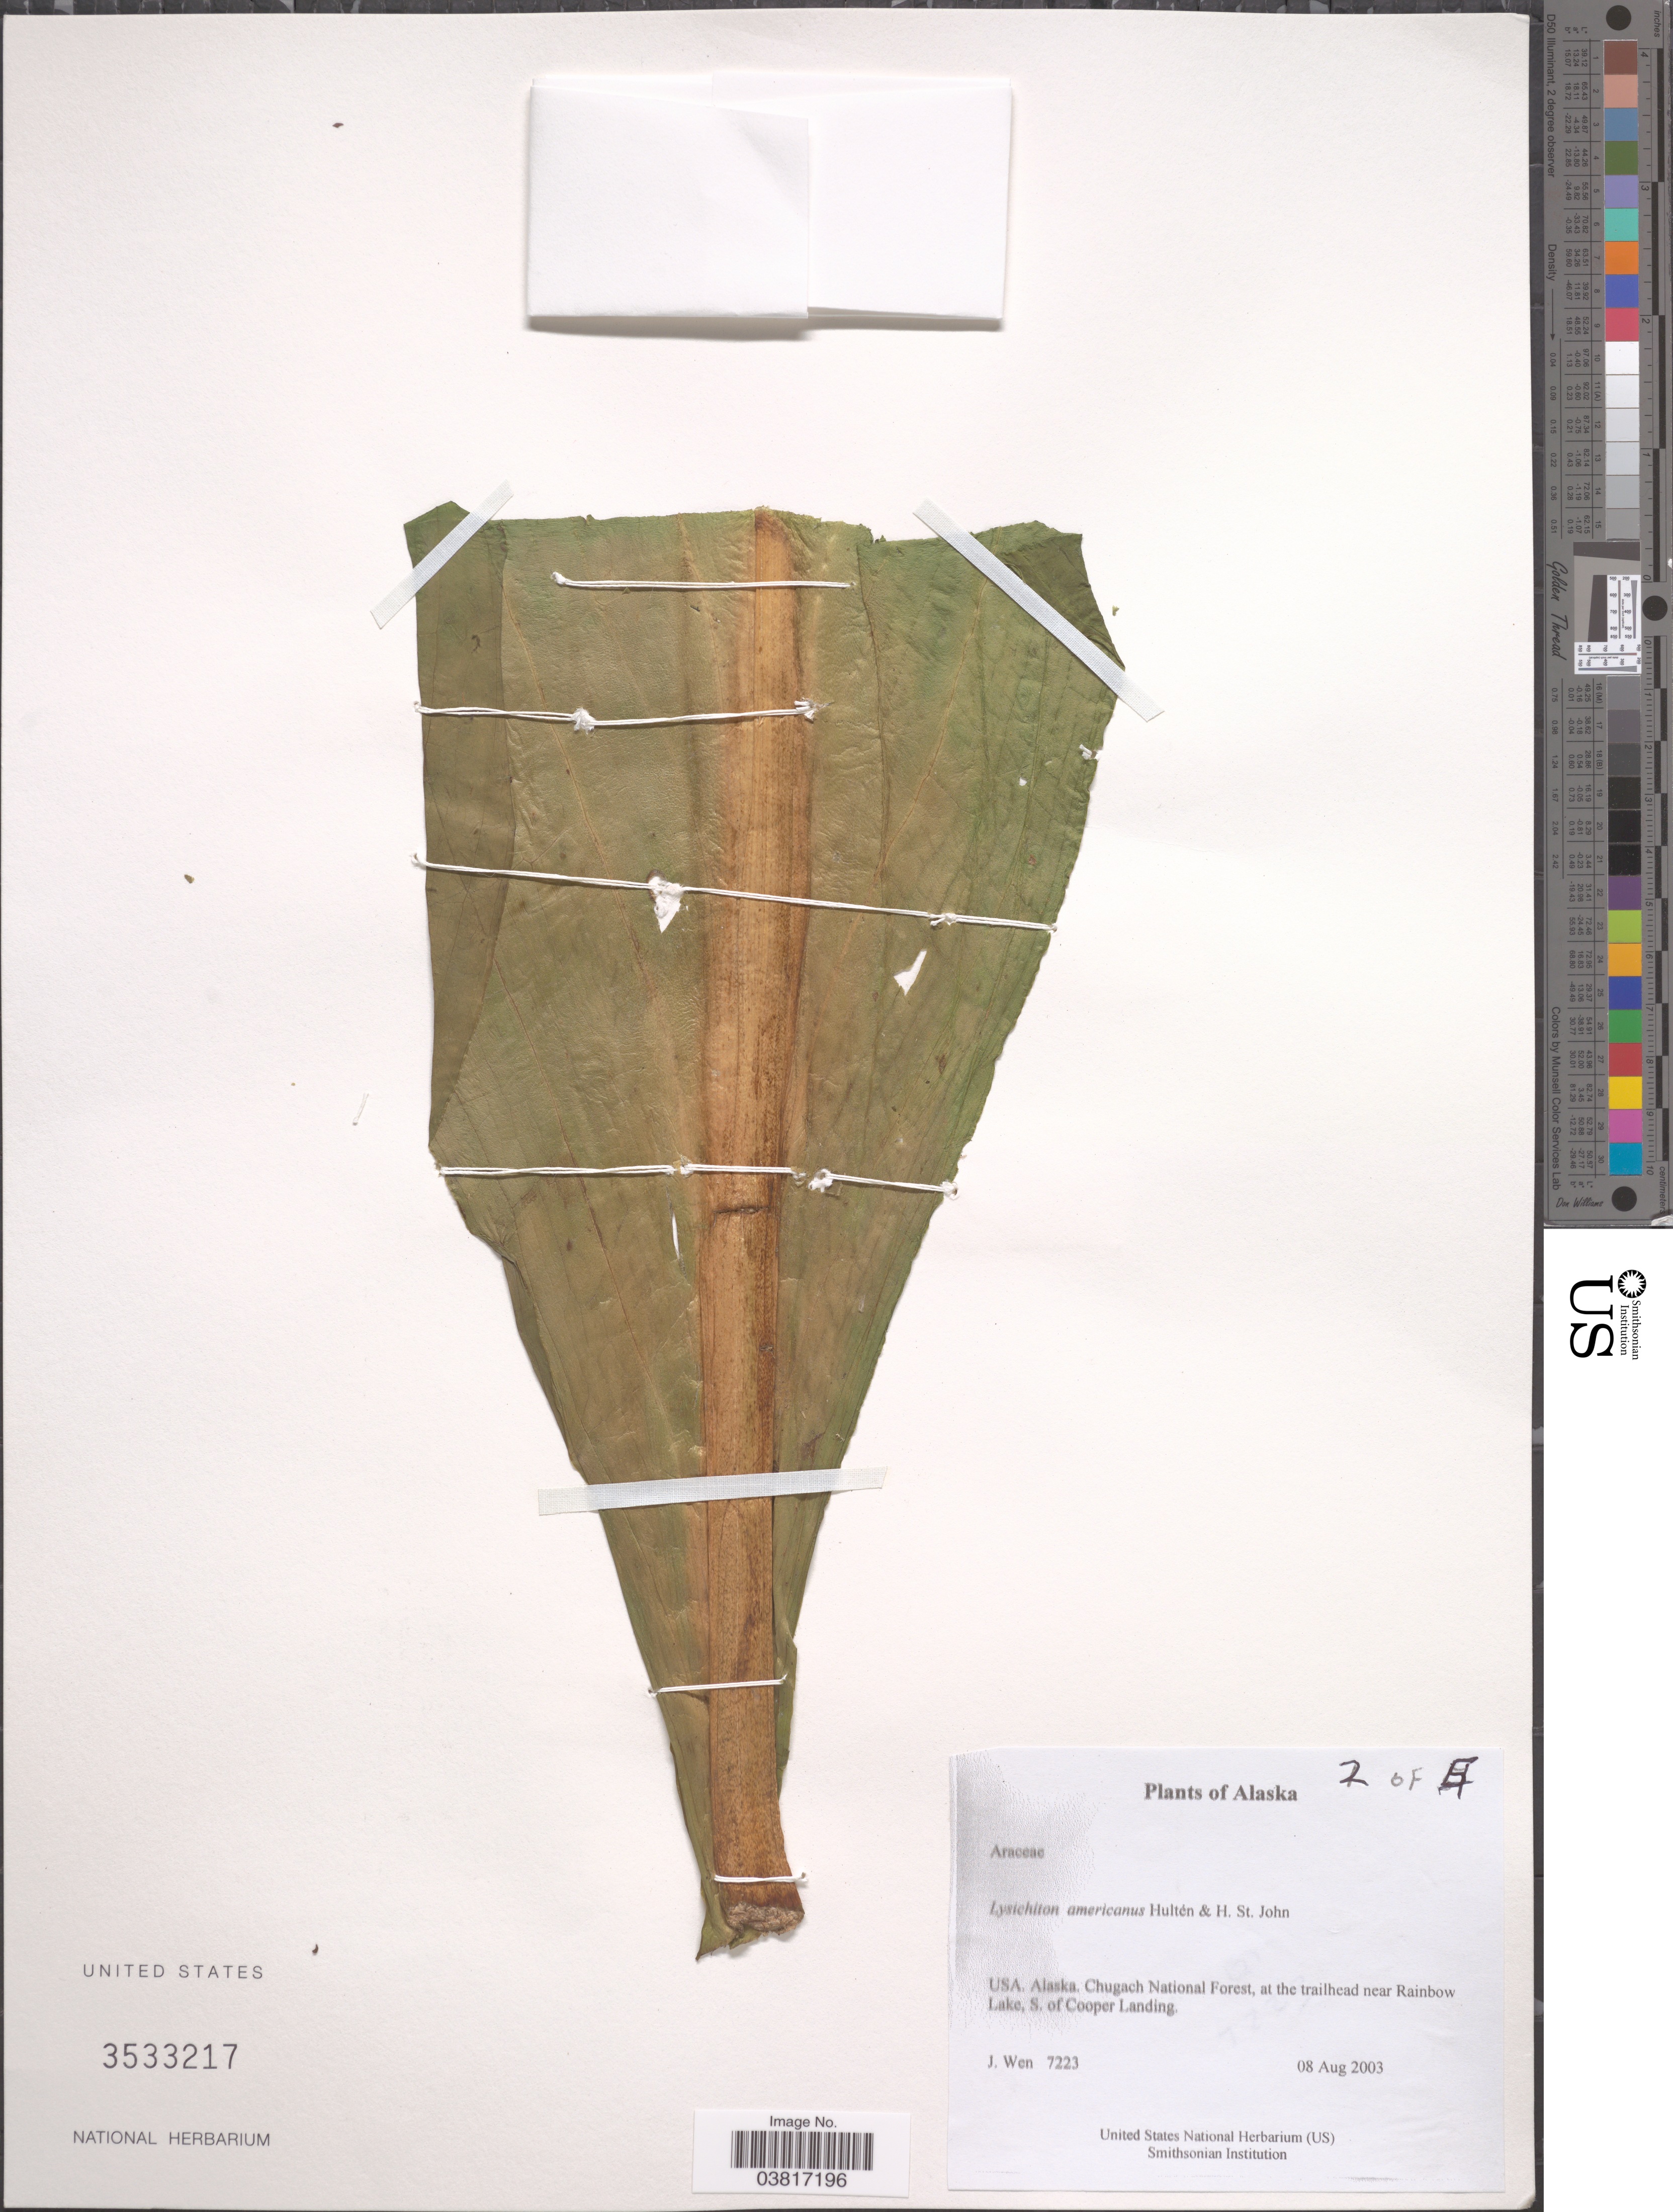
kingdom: Plantae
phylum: Tracheophyta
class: Liliopsida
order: Alismatales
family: Araceae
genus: Lysichiton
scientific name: Lysichiton americanus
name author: Hultén & H. St. John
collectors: J. Wen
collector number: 7223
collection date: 2003-08-08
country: United States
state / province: Alaska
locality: Chugach National Forest, at the trailhead near Rainbow Lake, S. of Cooper Landing.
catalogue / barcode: US 3533217